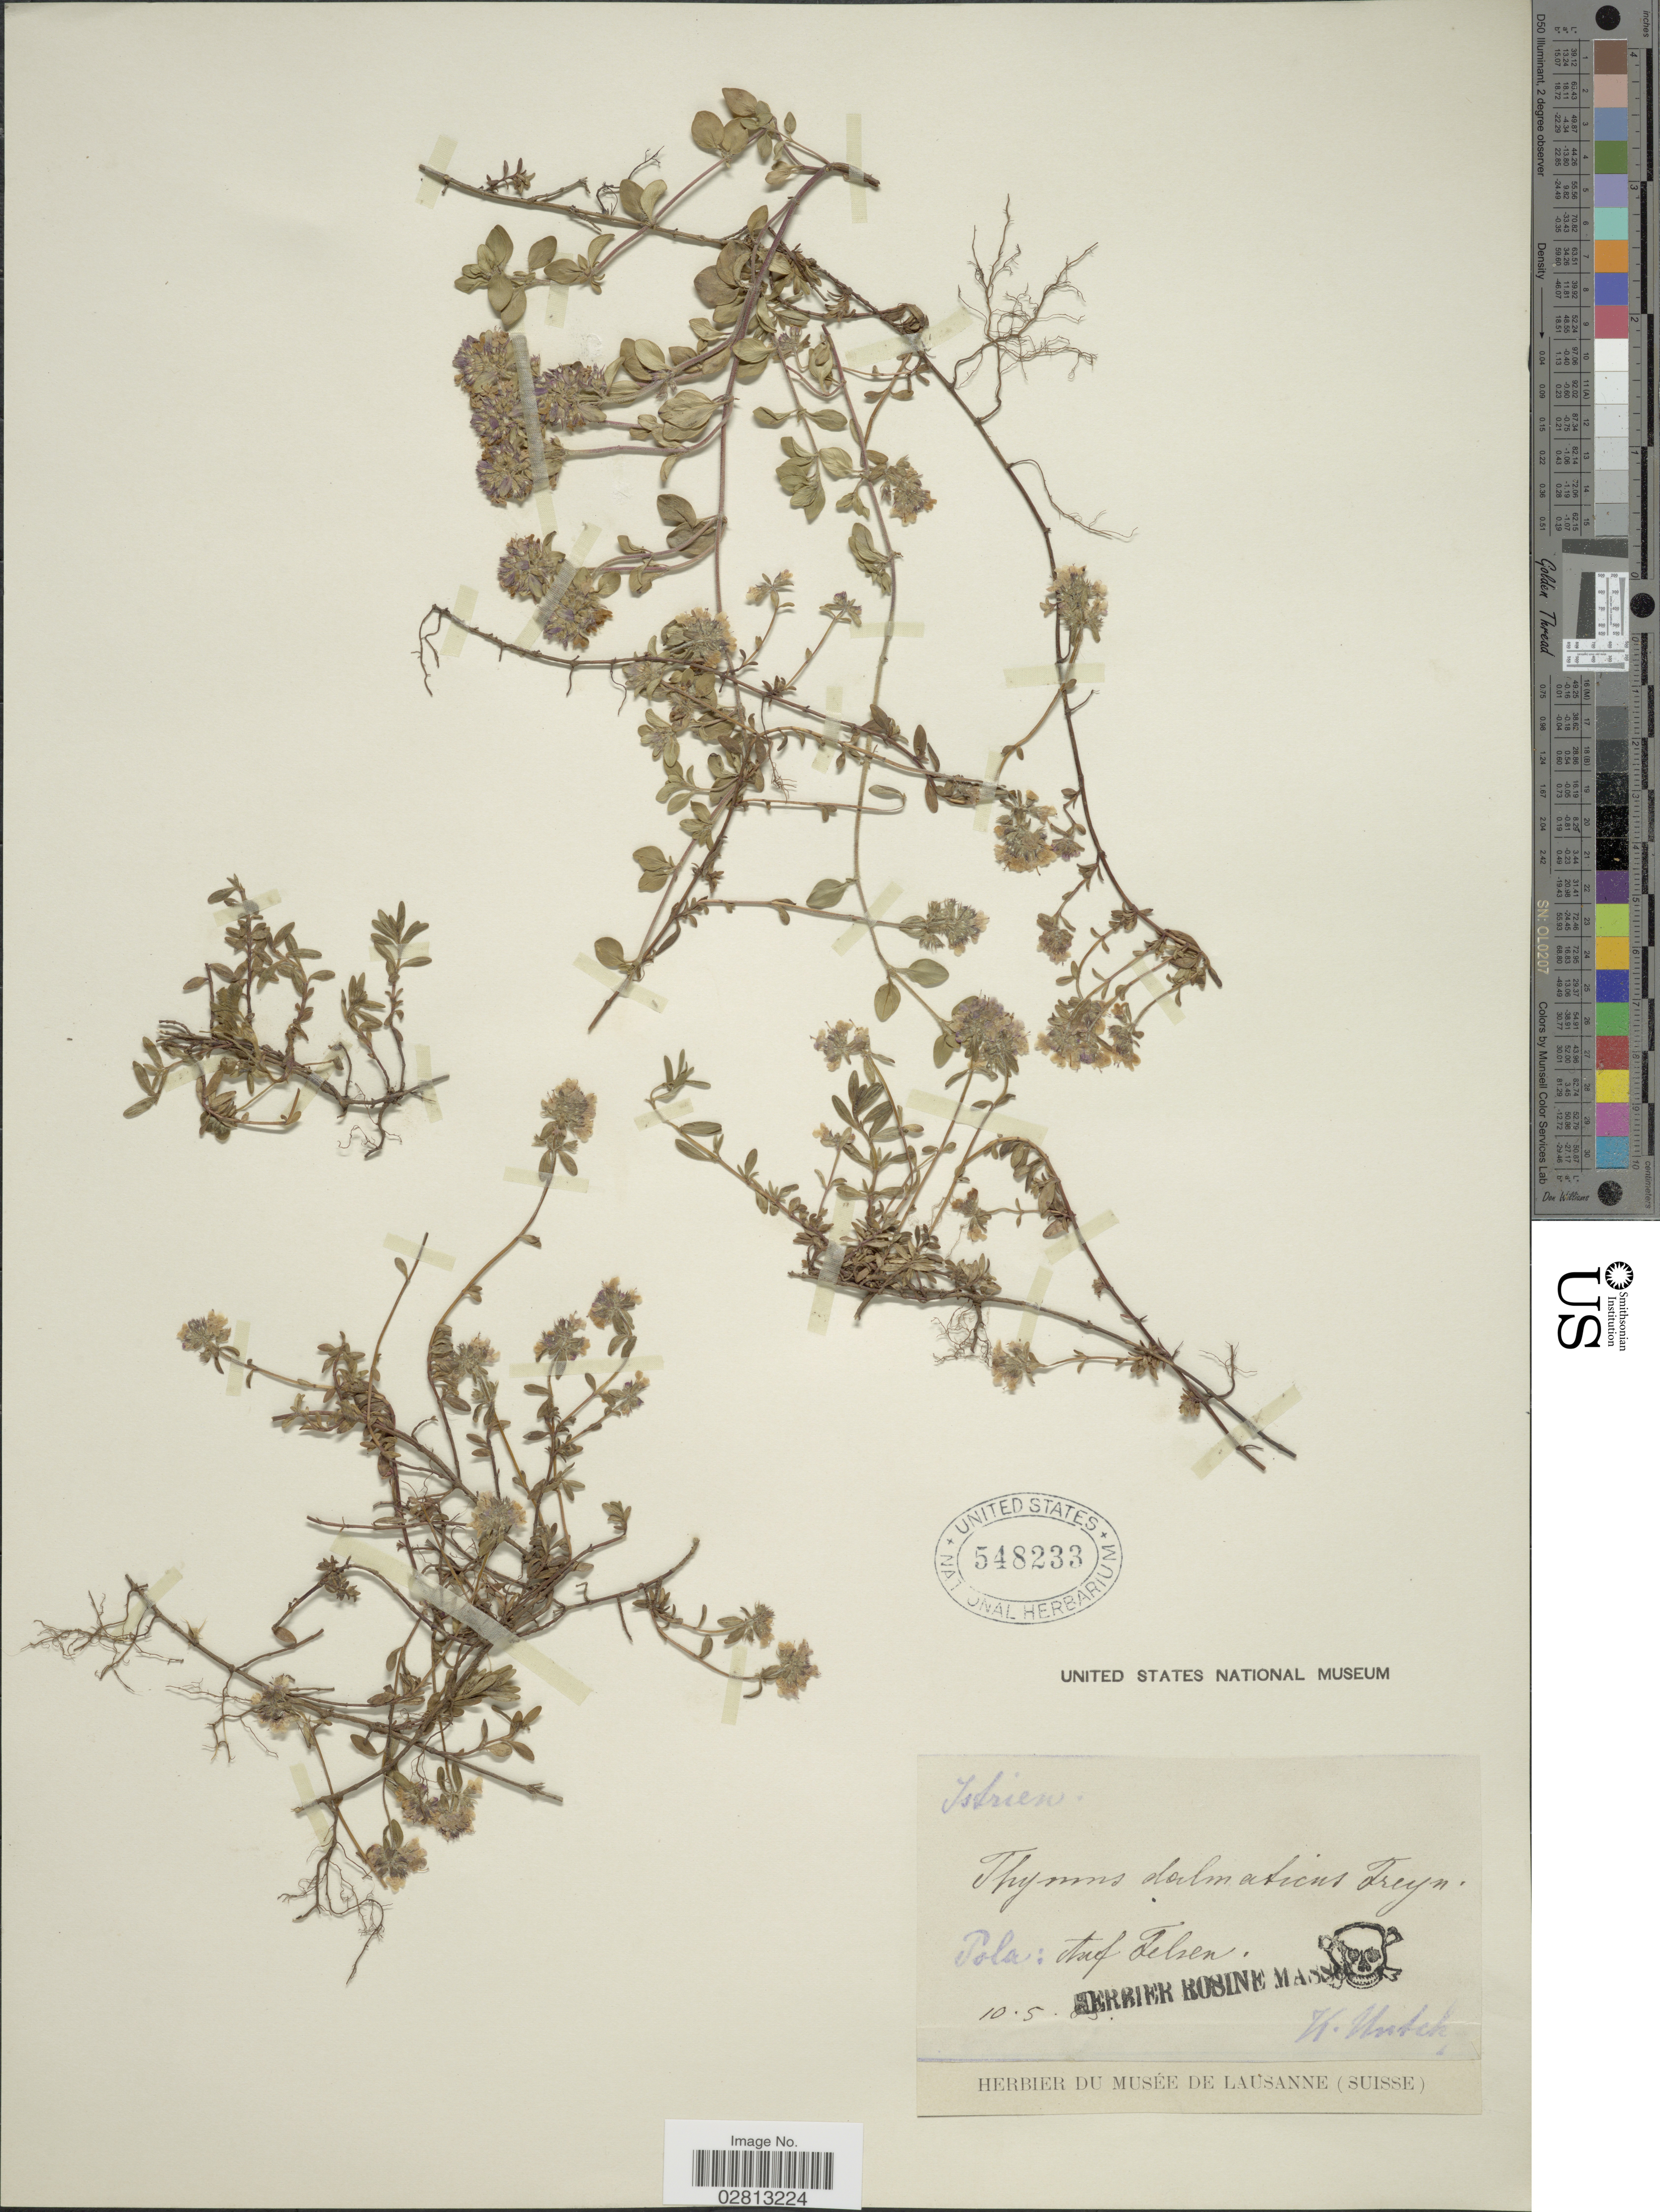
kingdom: Plantae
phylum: Tracheophyta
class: Magnoliopsida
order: Lamiales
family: Lamiaceae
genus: Thymus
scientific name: Thymus dalmaticus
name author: (Rchb. f.) Freyn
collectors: K. Untchj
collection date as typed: Transcribed d/m/y: 10/5/83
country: Croatia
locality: Pola: Auf Felsen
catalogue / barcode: US 548233